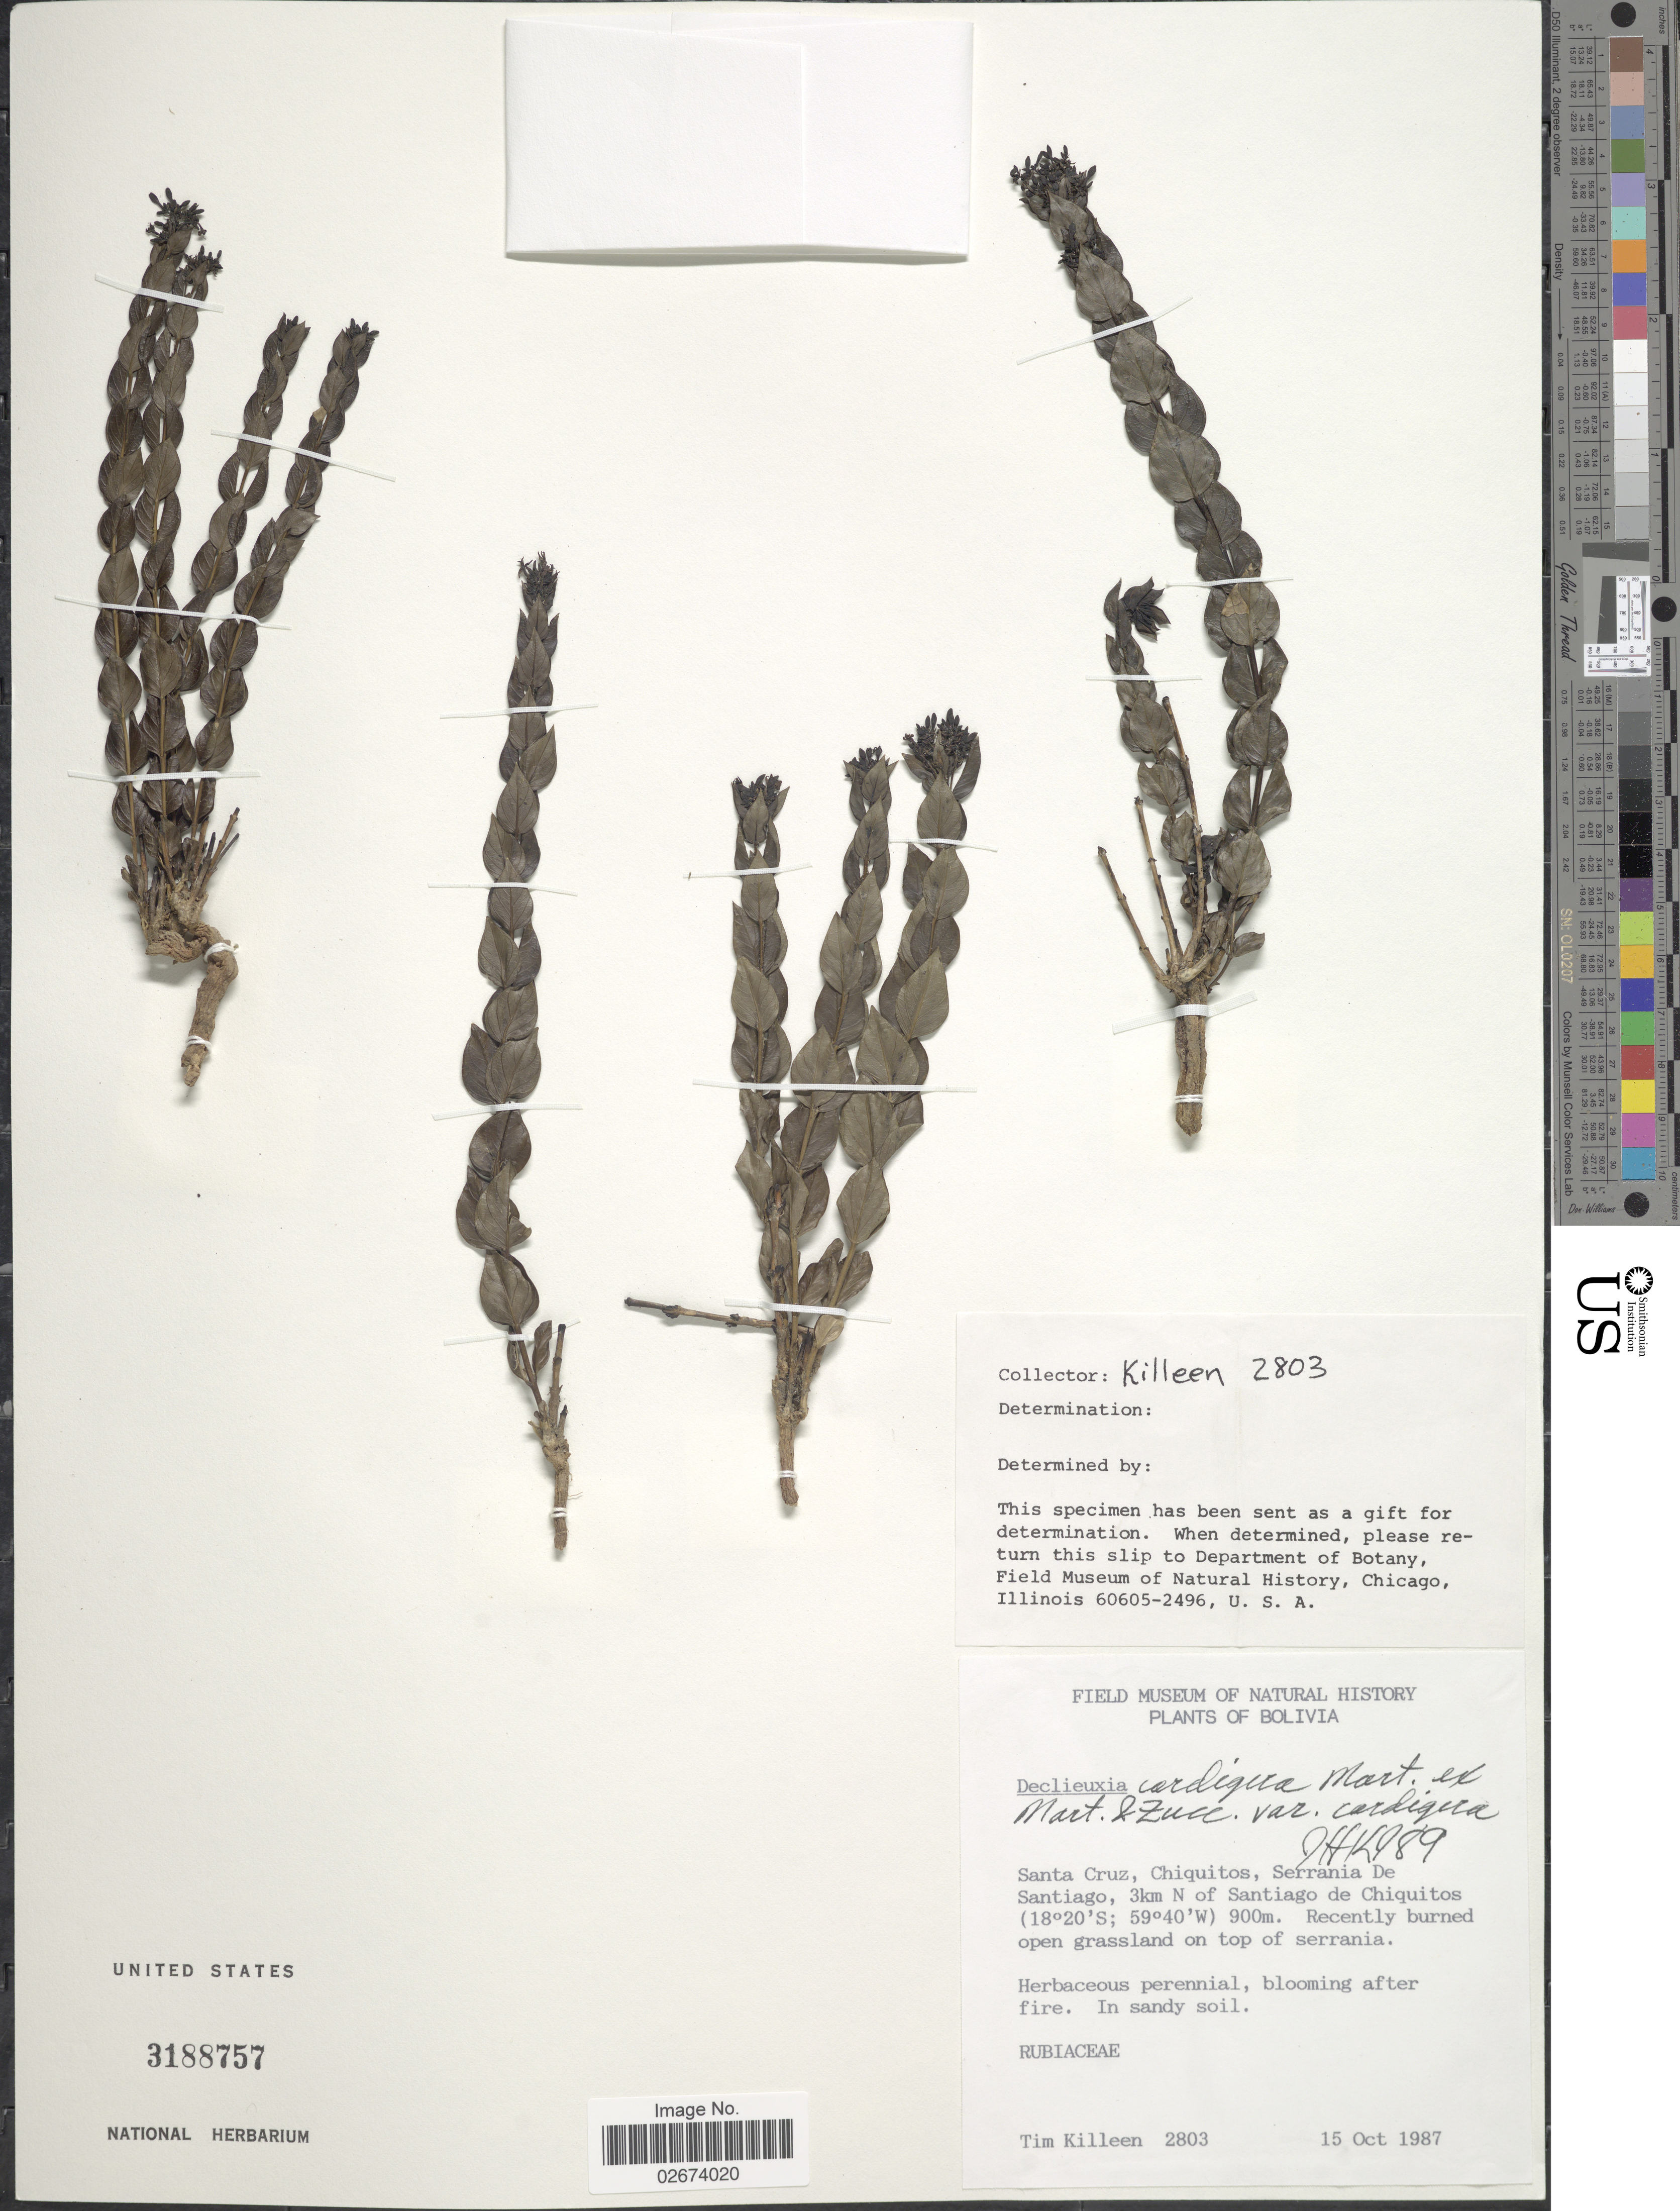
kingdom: Plantae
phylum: Tracheophyta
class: Magnoliopsida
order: Gentianales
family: Rubiaceae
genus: Declieuxia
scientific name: Declieuxia cordigera var. cordigera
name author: Mart. ex Zucc.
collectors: T. Killeen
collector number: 2803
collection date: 1987-10-15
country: Bolivia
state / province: Santa Cruz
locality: Chiquitos, Serrania De Santiago, 3km N of Santiago de Chiquitos. Recently burned open grassland on top of serrania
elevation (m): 900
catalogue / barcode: US 3188757